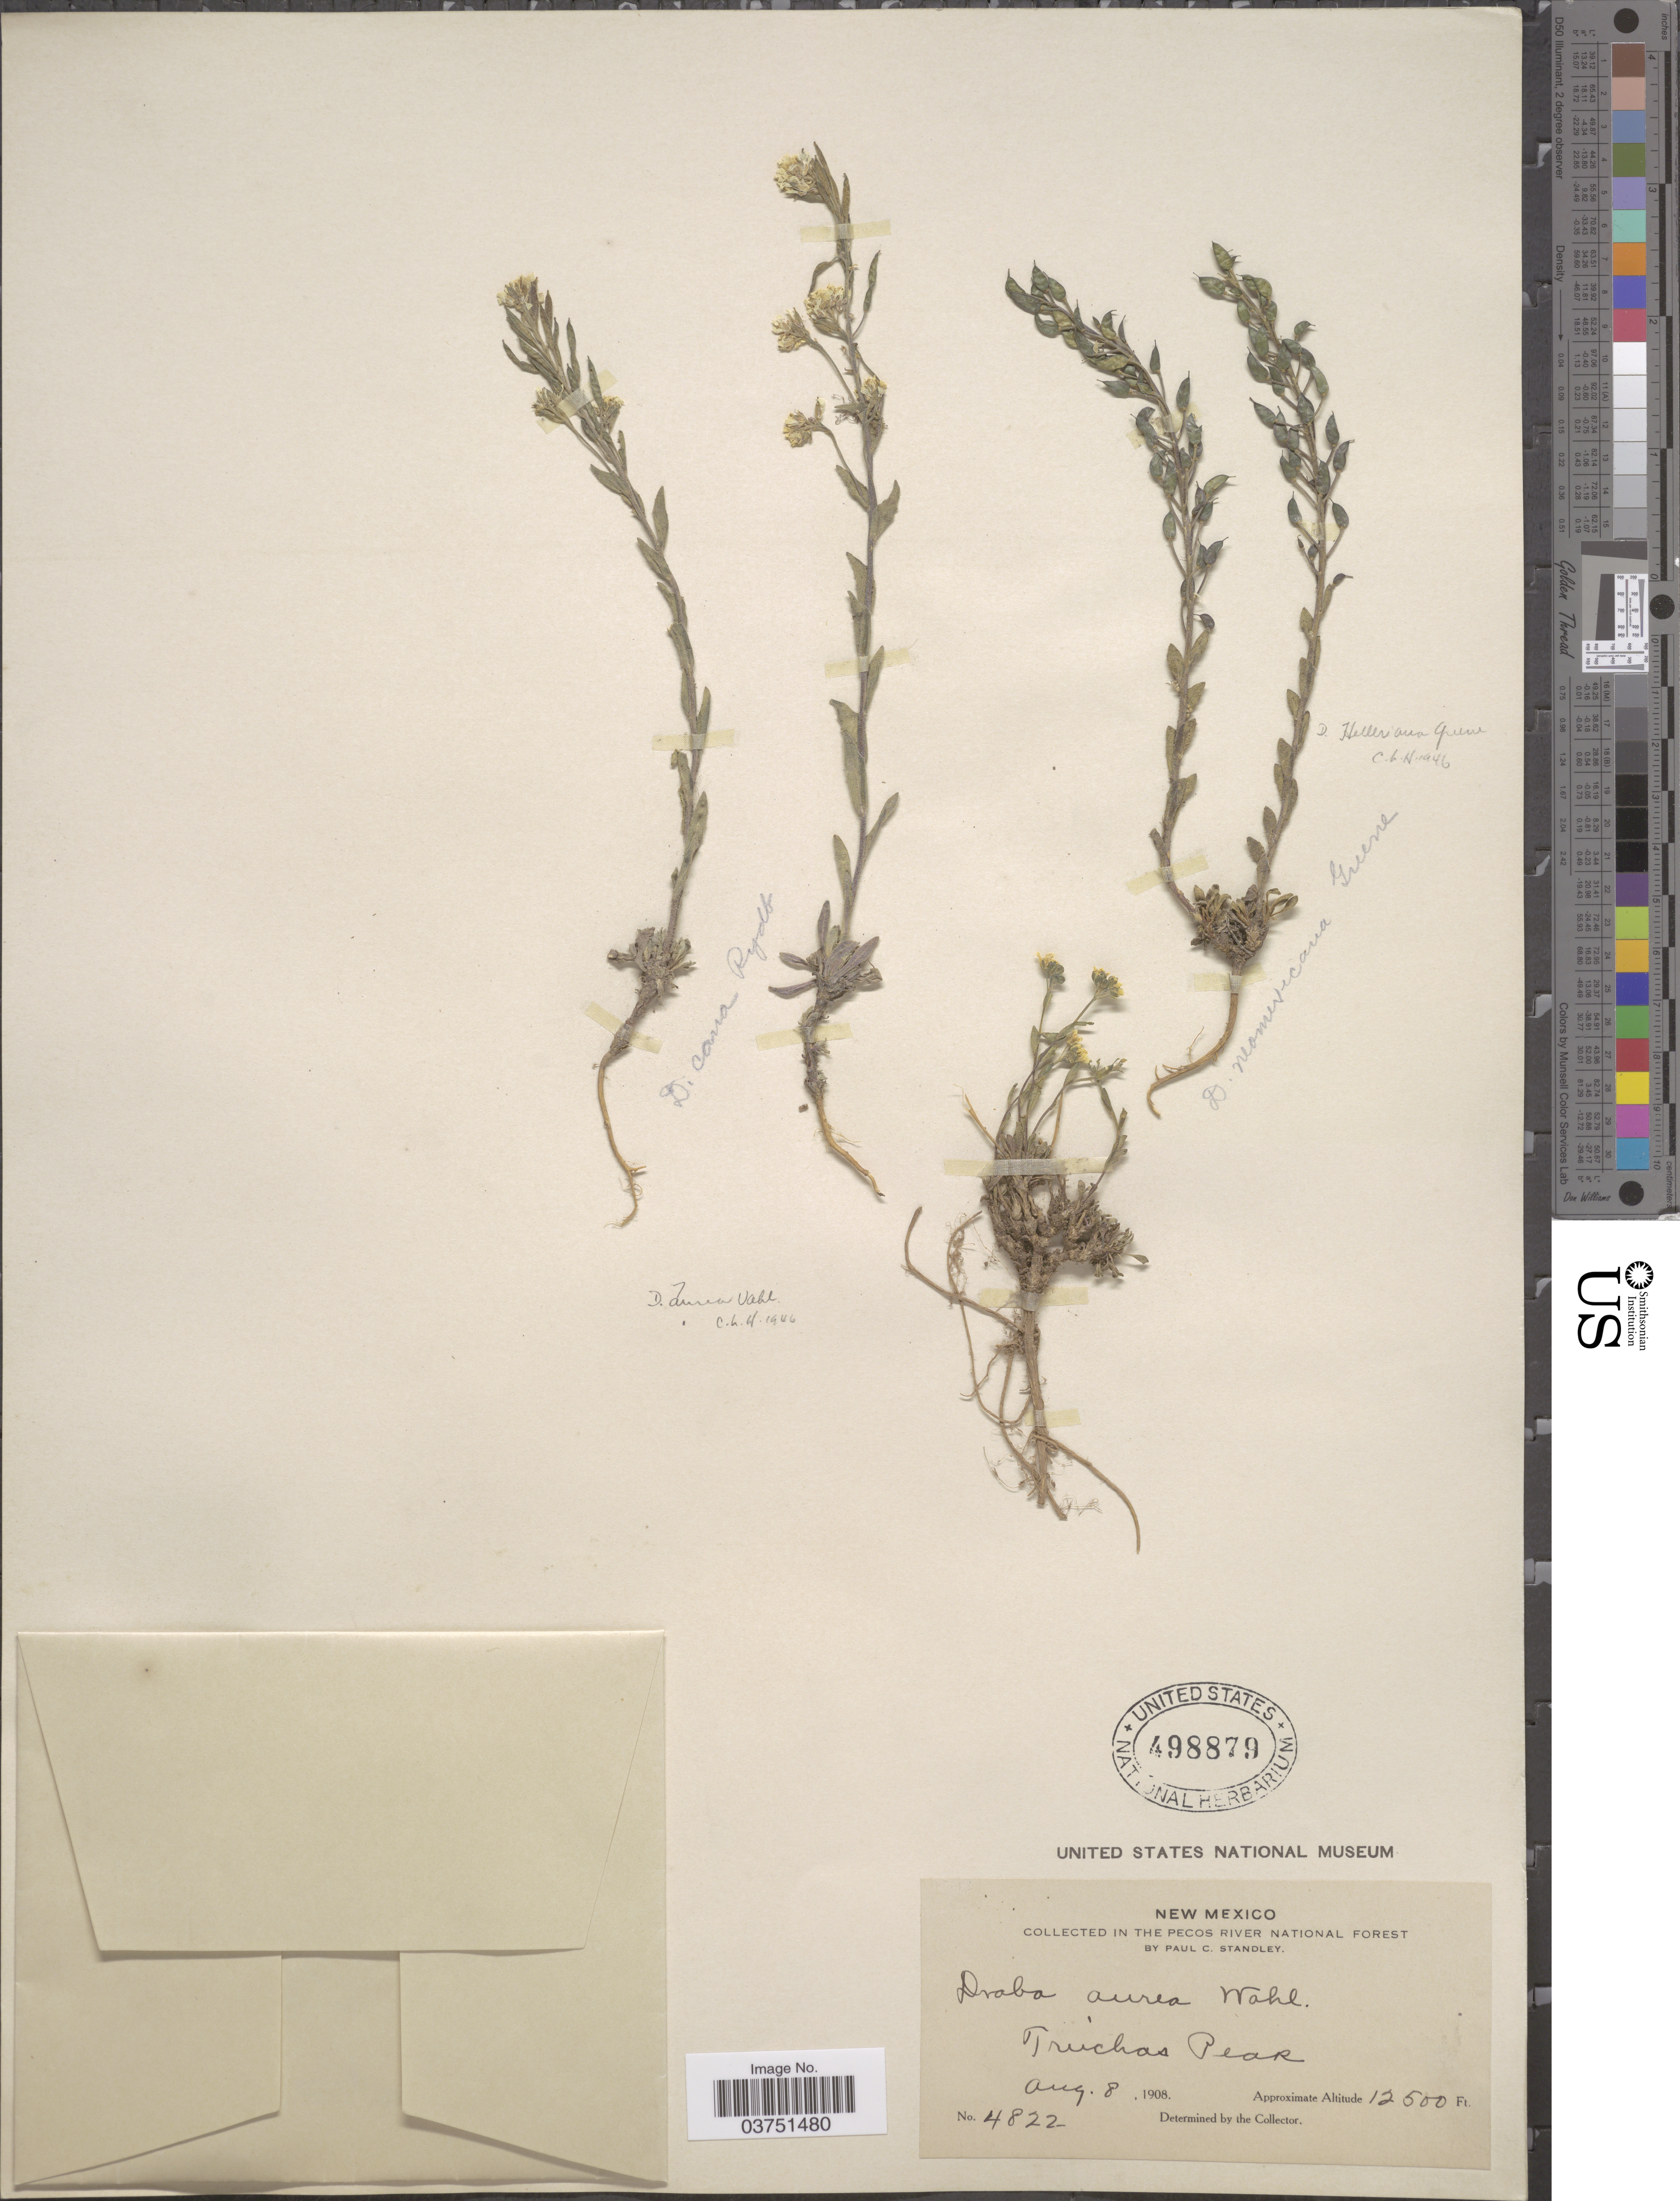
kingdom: Plantae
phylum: Tracheophyta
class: Magnoliopsida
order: Brassicales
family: Brassicaceae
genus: Draba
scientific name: Draba helleriana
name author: Greene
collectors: P. C. Standley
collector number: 4822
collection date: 1908-08-08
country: United States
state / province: New Mexico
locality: The Pecos River National Forest; Truchas Peak.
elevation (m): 3810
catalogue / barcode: US 498879